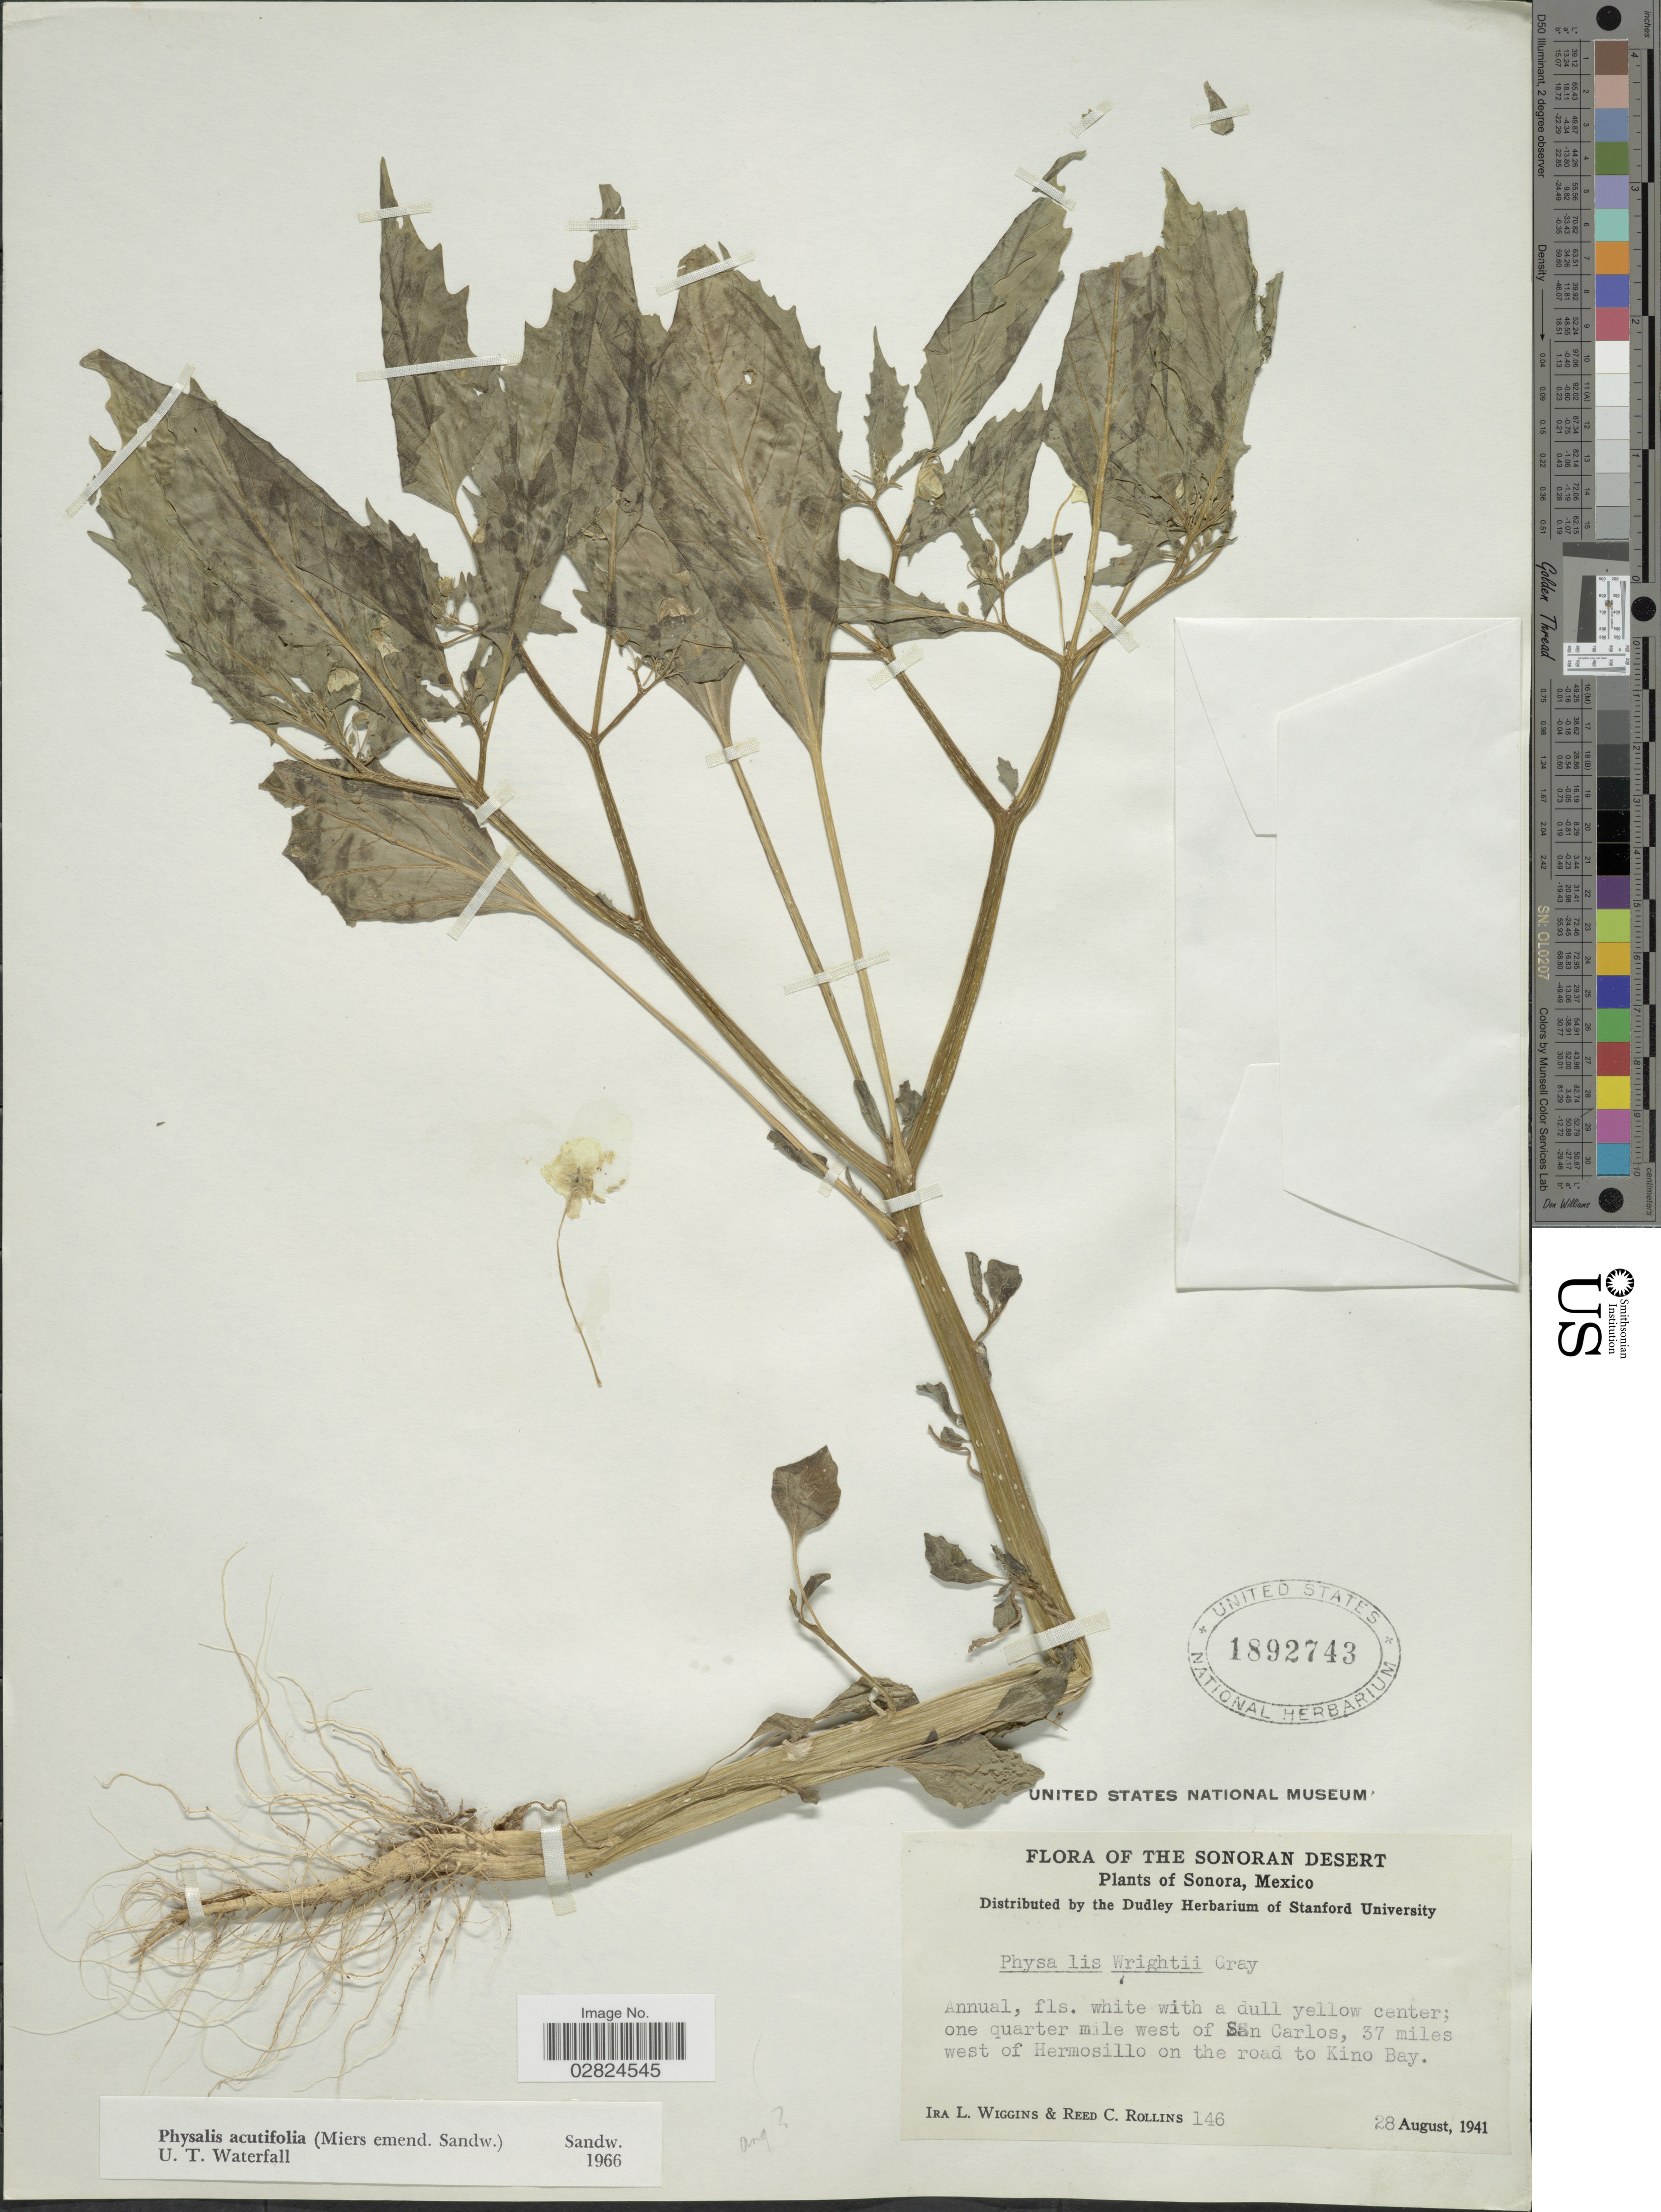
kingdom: Plantae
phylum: Tracheophyta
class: Magnoliopsida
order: Solanales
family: Solanaceae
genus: Physalis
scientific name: Physalis acutifolia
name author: (Miers) Sandwith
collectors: I. L. Wiggins & R. C. Rollins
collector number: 146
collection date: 1941-08-28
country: Mexico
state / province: Sonora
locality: One quarter mile west of San Carlos, 37 miles west of Hermosillo on the road to Kino Bay.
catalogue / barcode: US 1892743